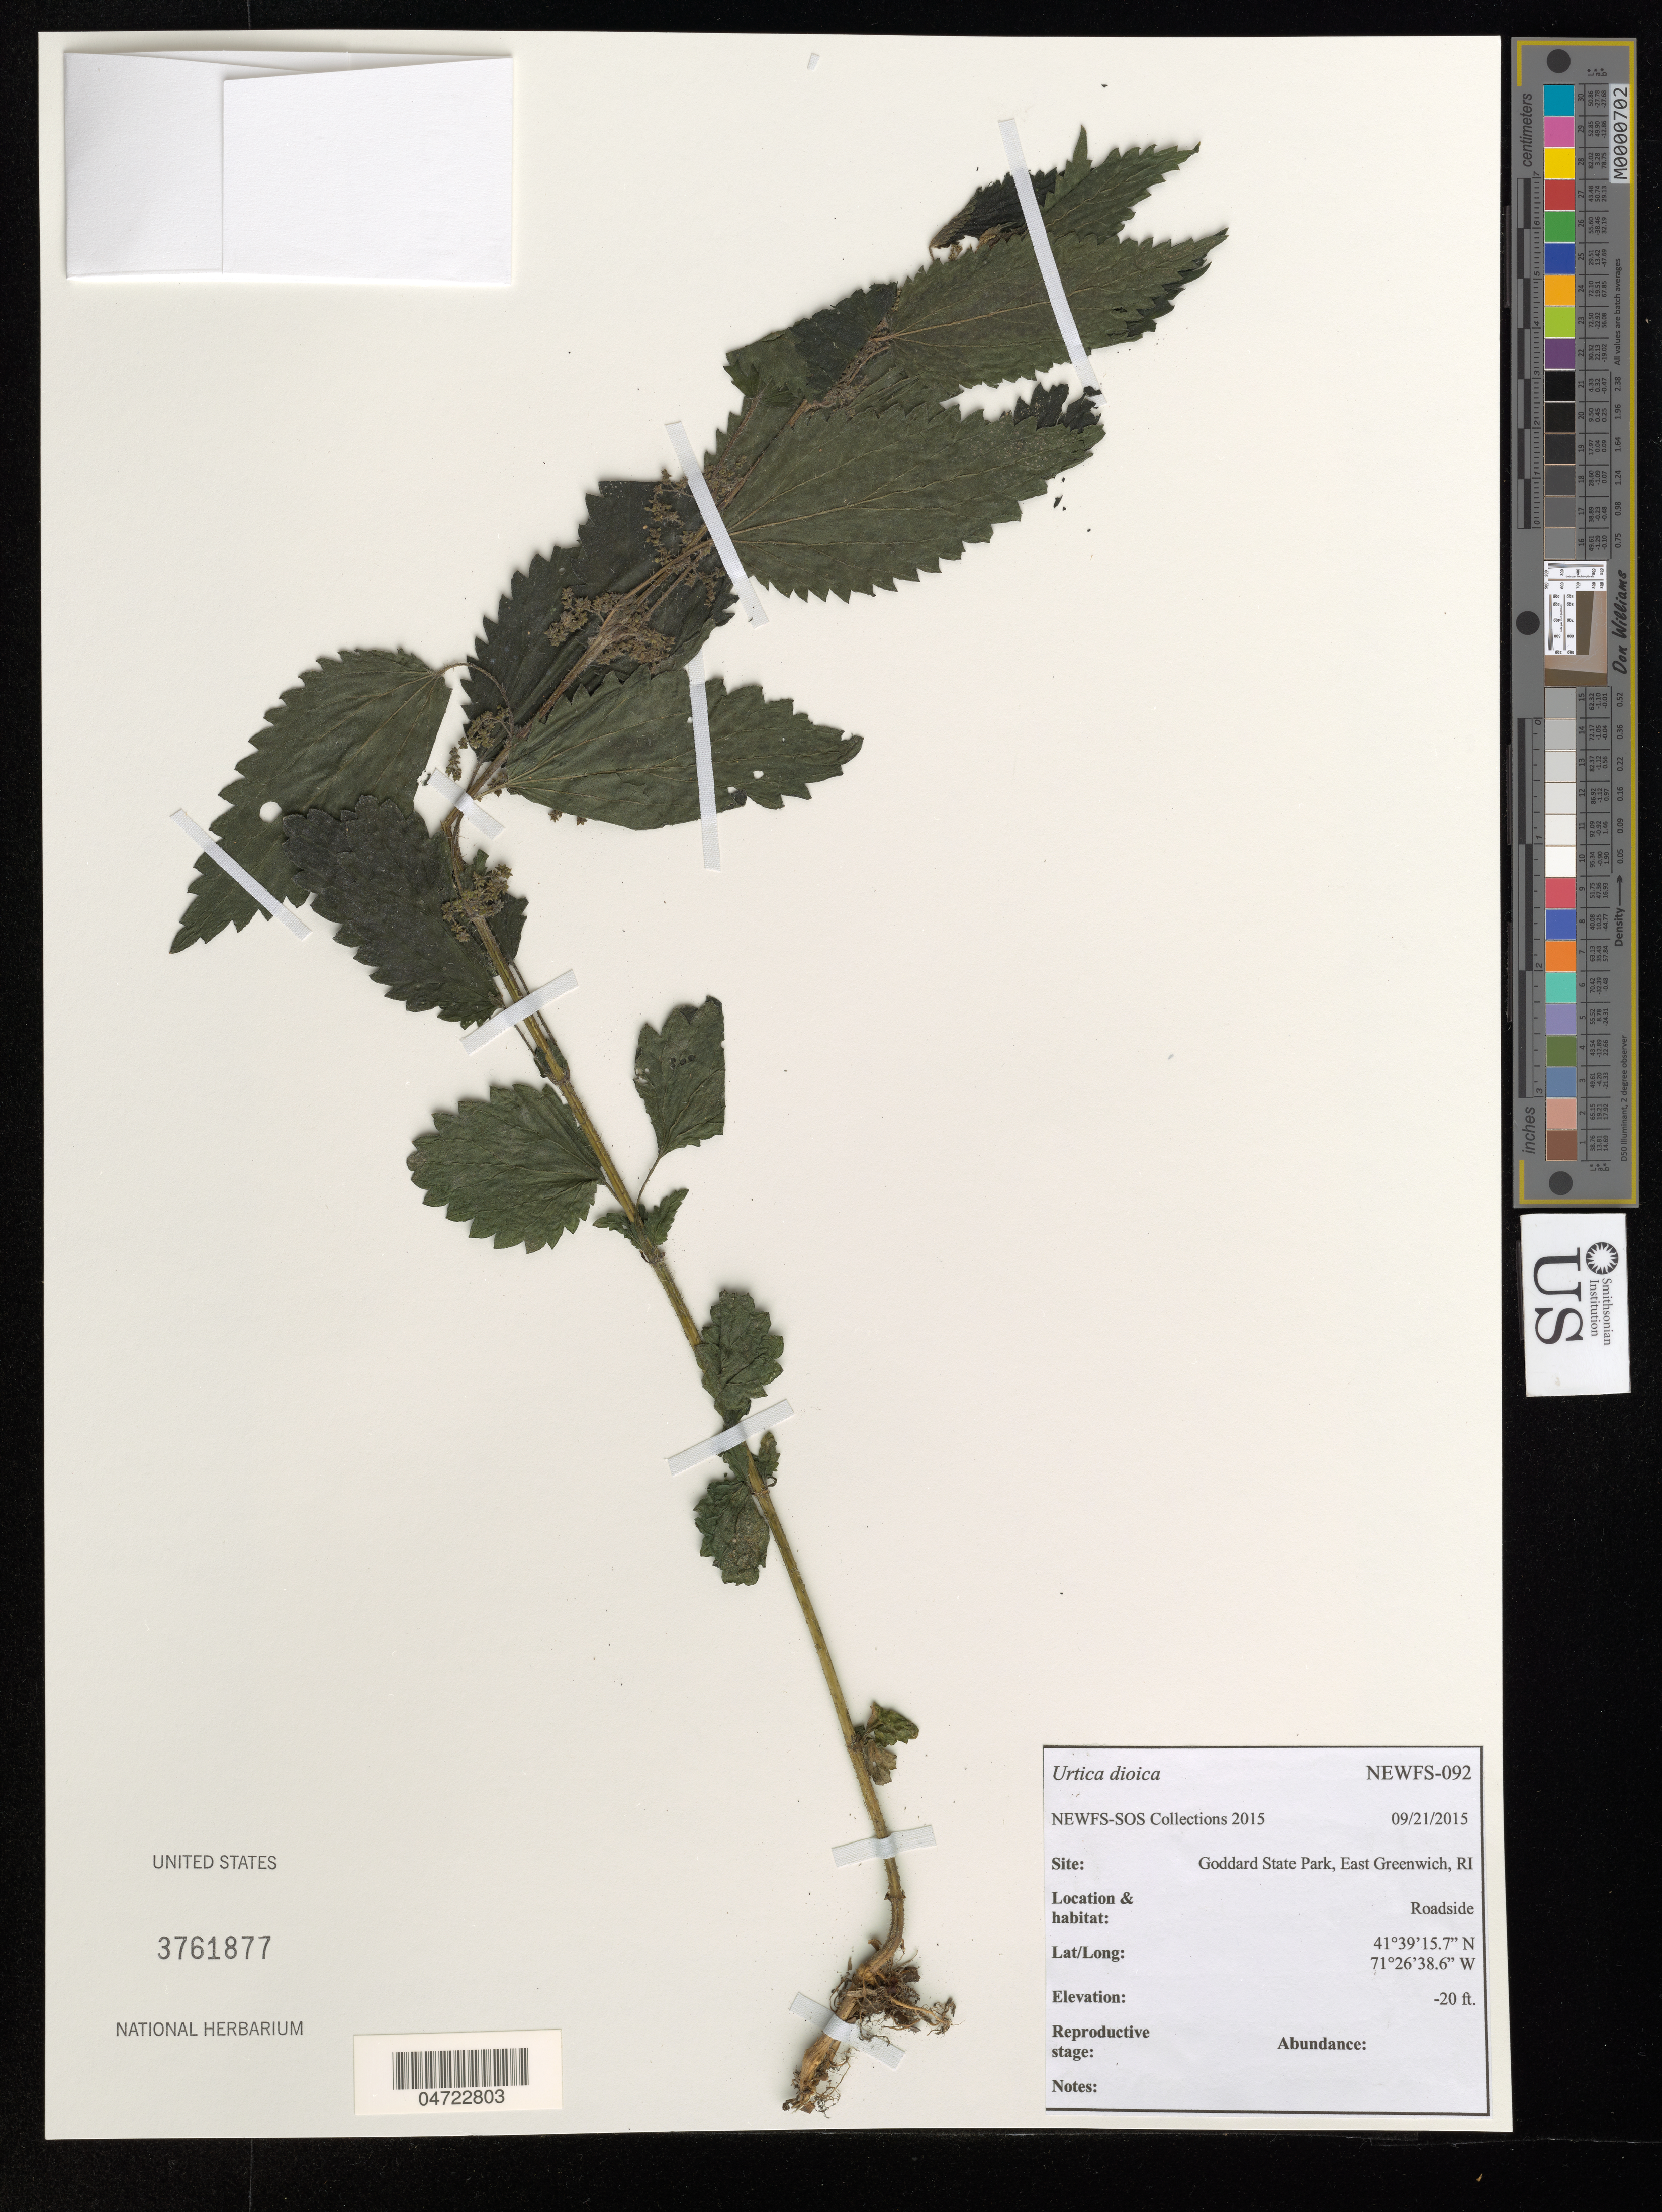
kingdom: Plantae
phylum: Tracheophyta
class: Magnoliopsida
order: Rosales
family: Urticaceae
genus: Urtica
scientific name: Urtica dioica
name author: L.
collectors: NEWFS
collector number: NEWFS-092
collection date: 2015-09-21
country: United States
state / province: Rhode Island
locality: Site: Goddard State Park, East Greenwich, RI. Roadside.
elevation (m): -6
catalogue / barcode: US 3761877